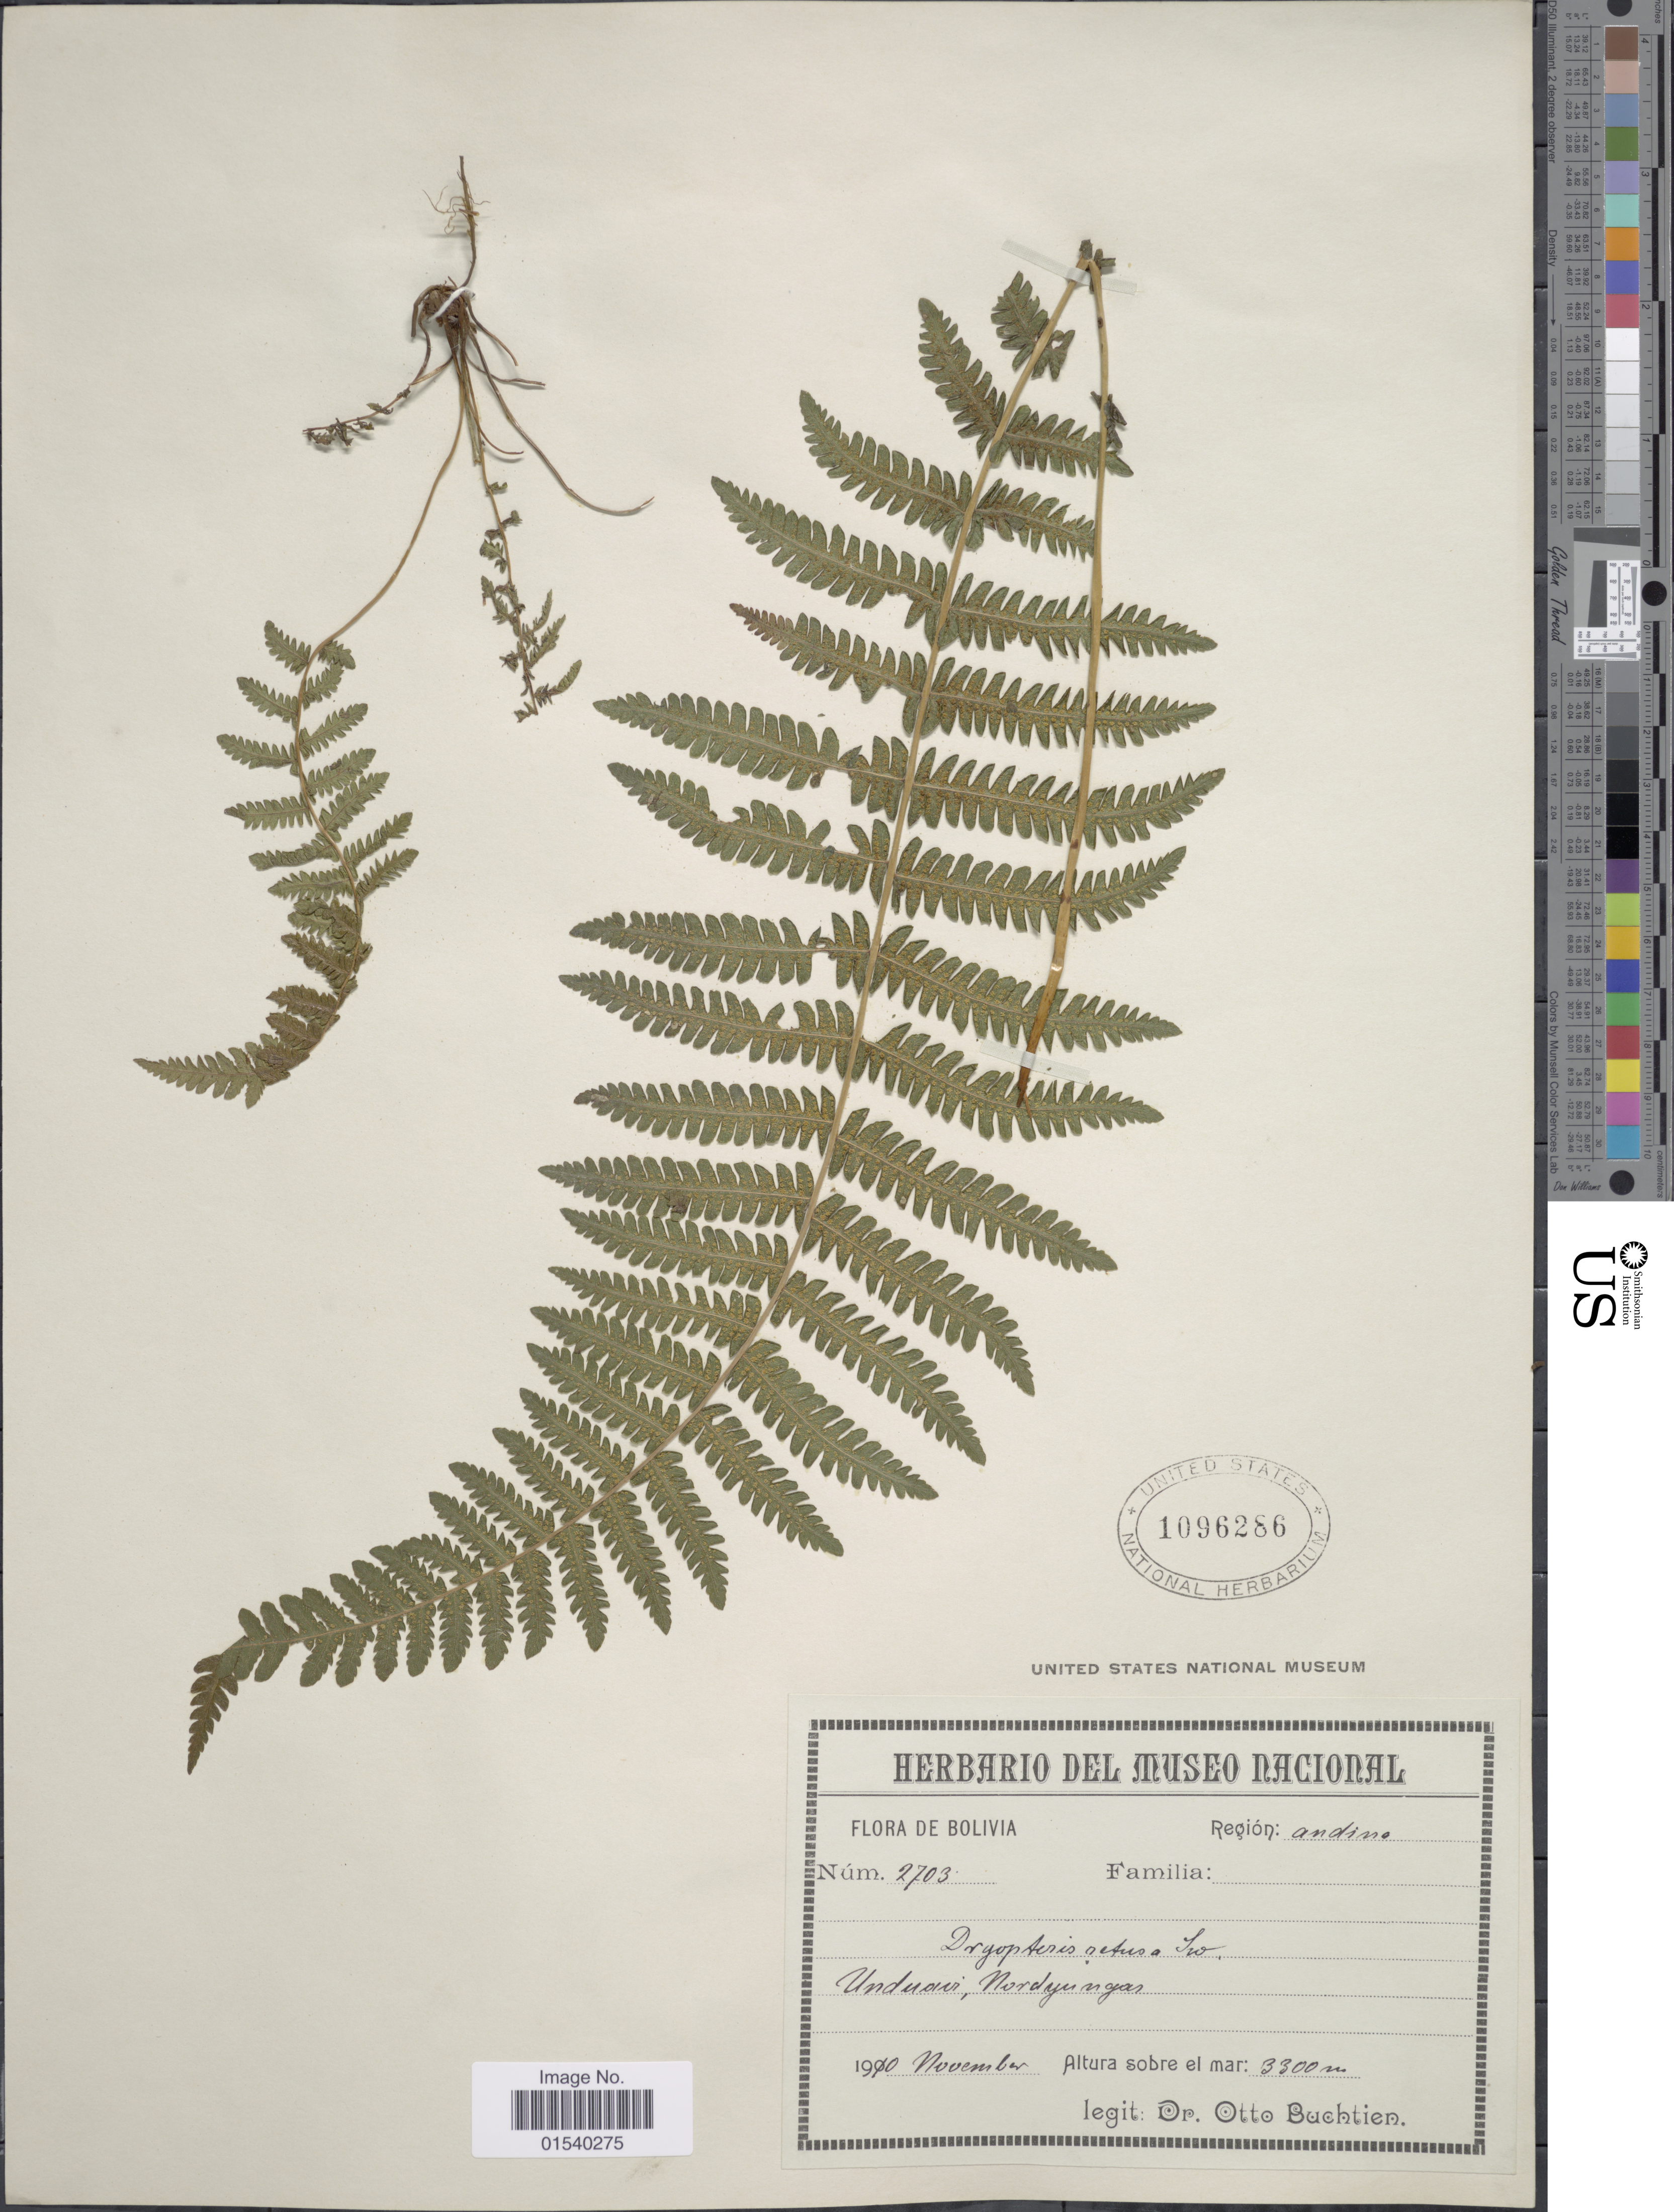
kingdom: Plantae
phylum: Tracheophyta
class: Polypodiopsida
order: Polypodiales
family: Thelypteridaceae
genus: Amauropelta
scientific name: Amauropelta oligocarpa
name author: (Humb. & Bonpl. ex Willd.) Pic. Serm.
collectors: O. Buchtien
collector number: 2703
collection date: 1910-11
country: Bolivia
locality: Unduavi, Nordyungas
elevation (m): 3300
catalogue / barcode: US 1096286